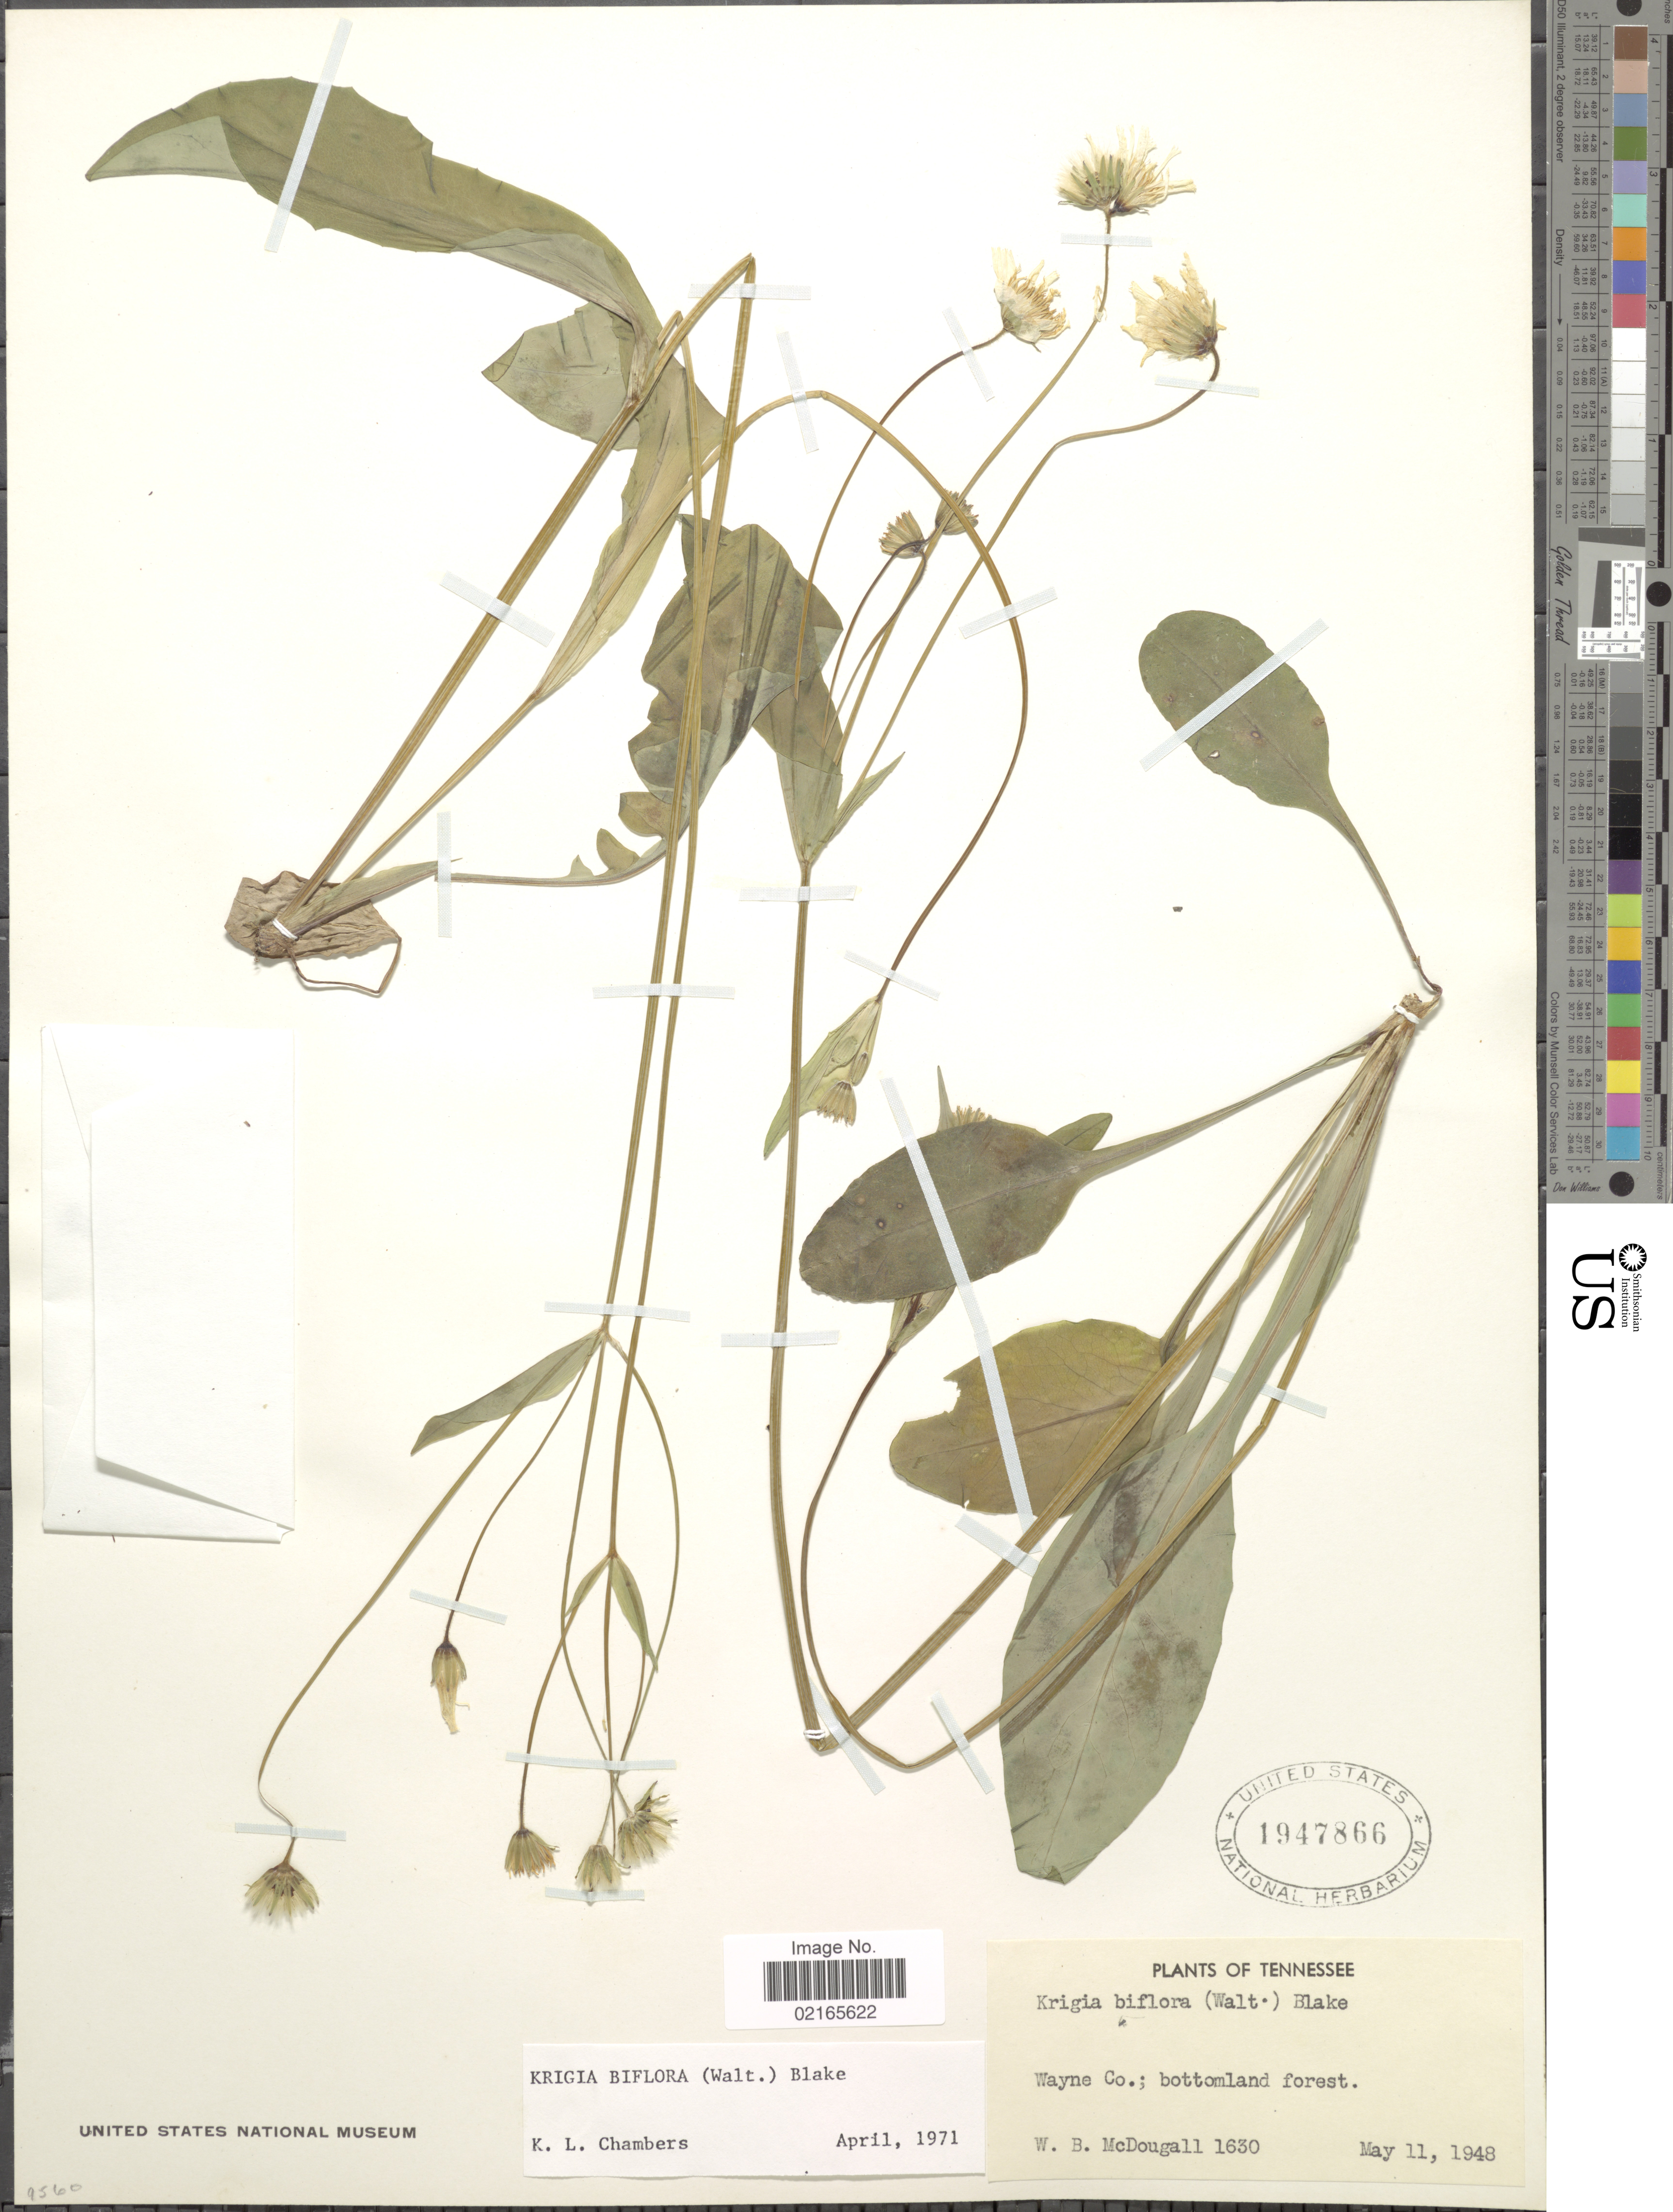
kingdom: Plantae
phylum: Tracheophyta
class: Magnoliopsida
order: Asterales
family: Asteraceae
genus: Krigia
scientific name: Krigia biflora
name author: (Walter) S.F. Blake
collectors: W. B. McDougall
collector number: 1630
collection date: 1948-05-11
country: United States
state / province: Tennessee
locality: Wayne Co.; bottomland forest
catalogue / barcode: US 1947866